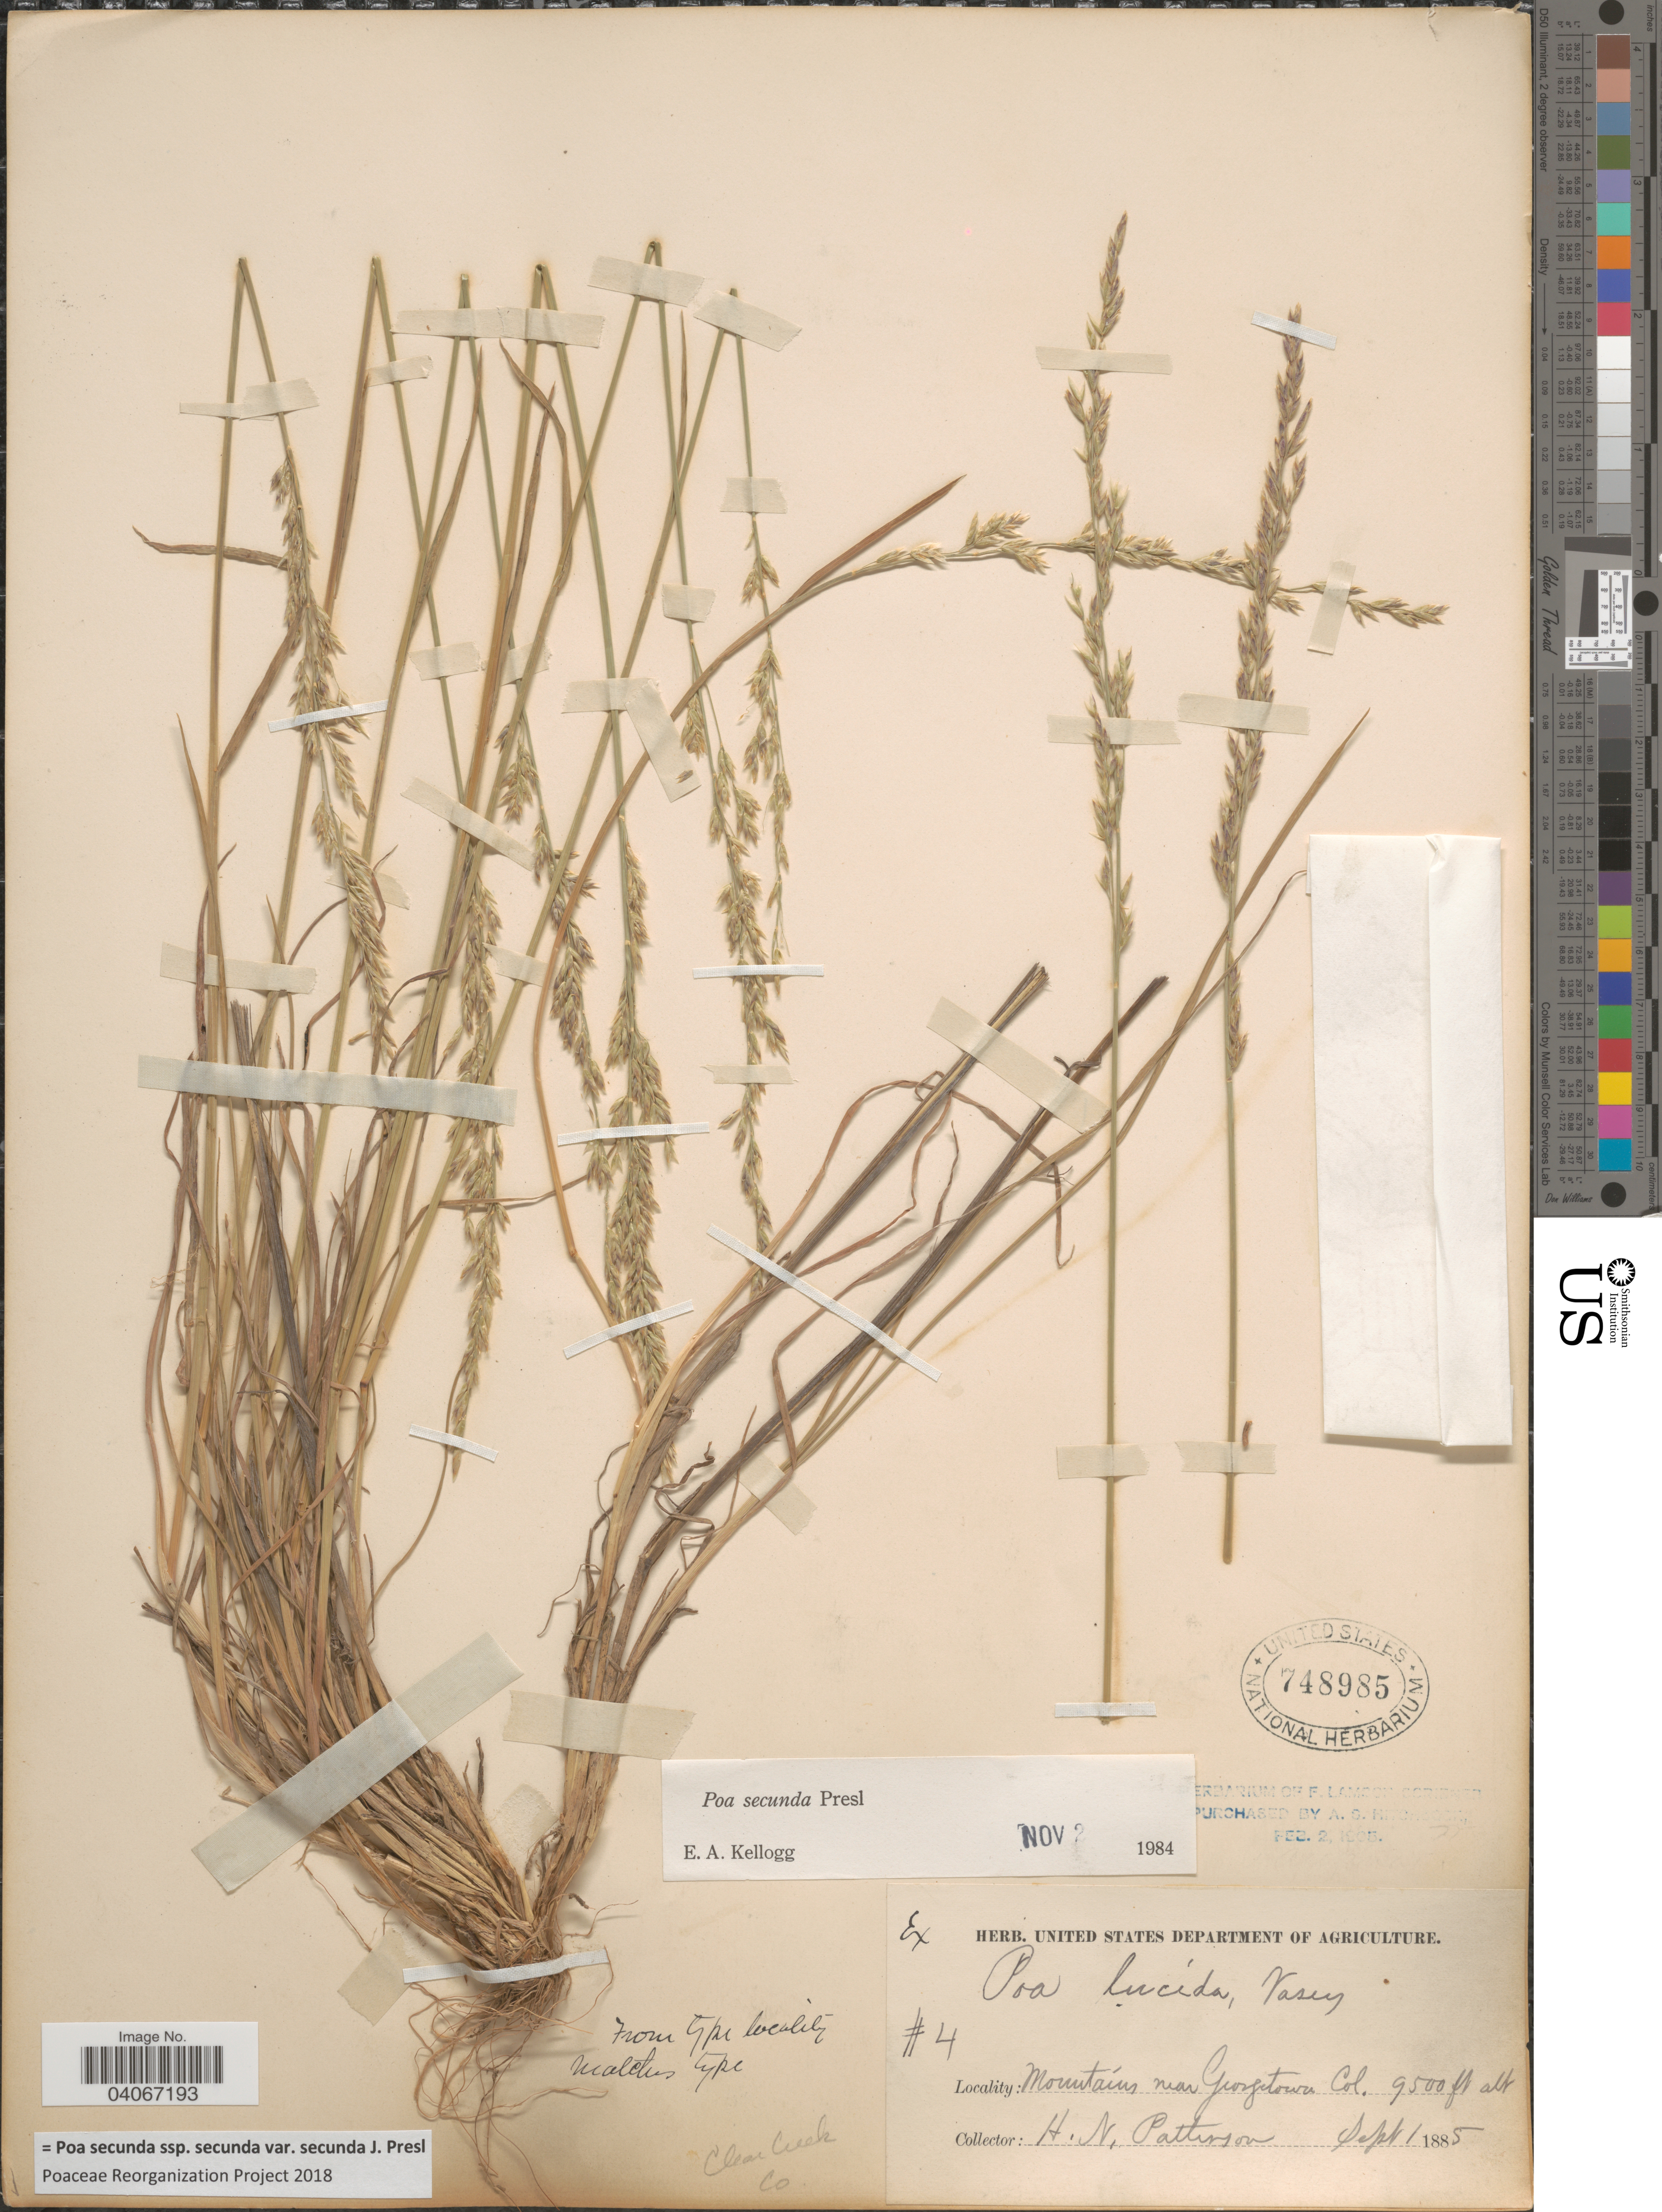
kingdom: Plantae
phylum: Tracheophyta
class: Liliopsida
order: Poales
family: Poaceae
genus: Poa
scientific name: Poa secunda subsp. secunda var. secunda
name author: J. Presl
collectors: H. N. Patterson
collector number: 4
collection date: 1885-09-01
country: United States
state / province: Colorado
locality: Mountains near Georgetown. Clear Creek Co.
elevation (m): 2896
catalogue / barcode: US 748985